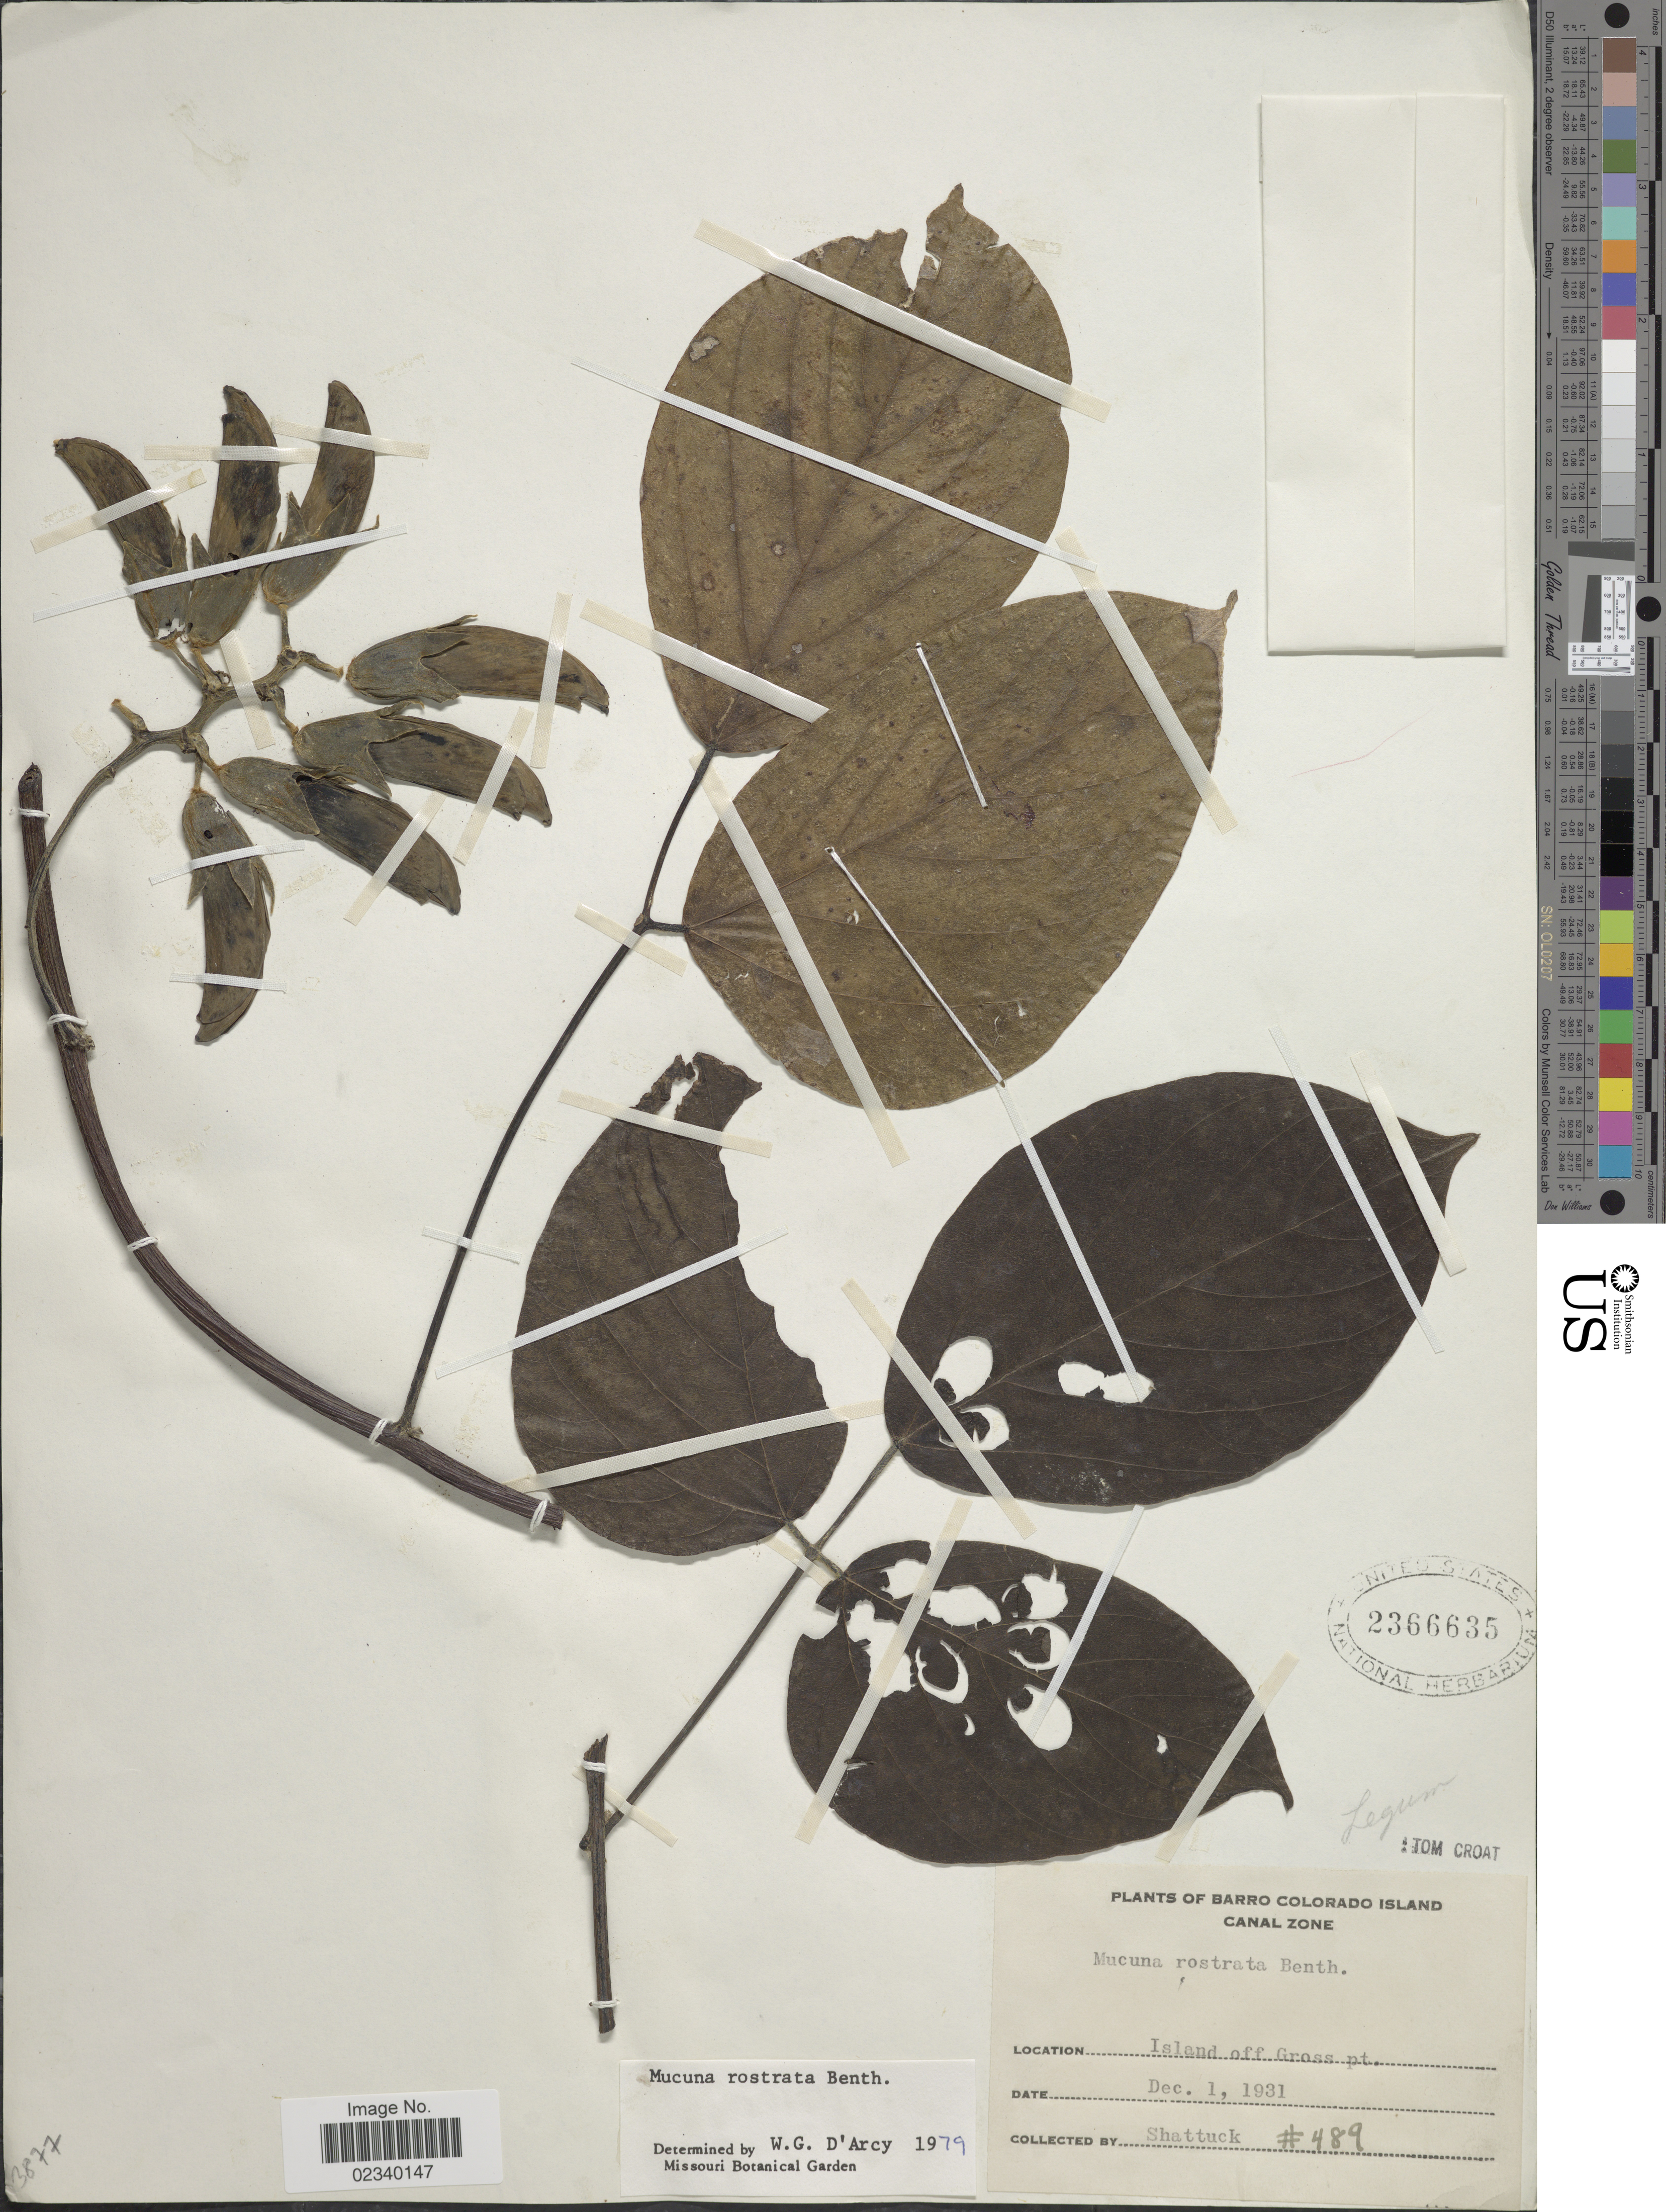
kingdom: Plantae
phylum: Tracheophyta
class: Magnoliopsida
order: Fabales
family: Fabaceae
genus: Mucuna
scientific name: Mucuna rostrata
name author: Benth.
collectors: Shattuck, --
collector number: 489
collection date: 1931-12-01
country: Panama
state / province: Panamá Oeste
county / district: Canal Zone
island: Barro Colorado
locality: Barro Colorado Island, Canal Zone. Island off Gross pt.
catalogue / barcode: US 2366635